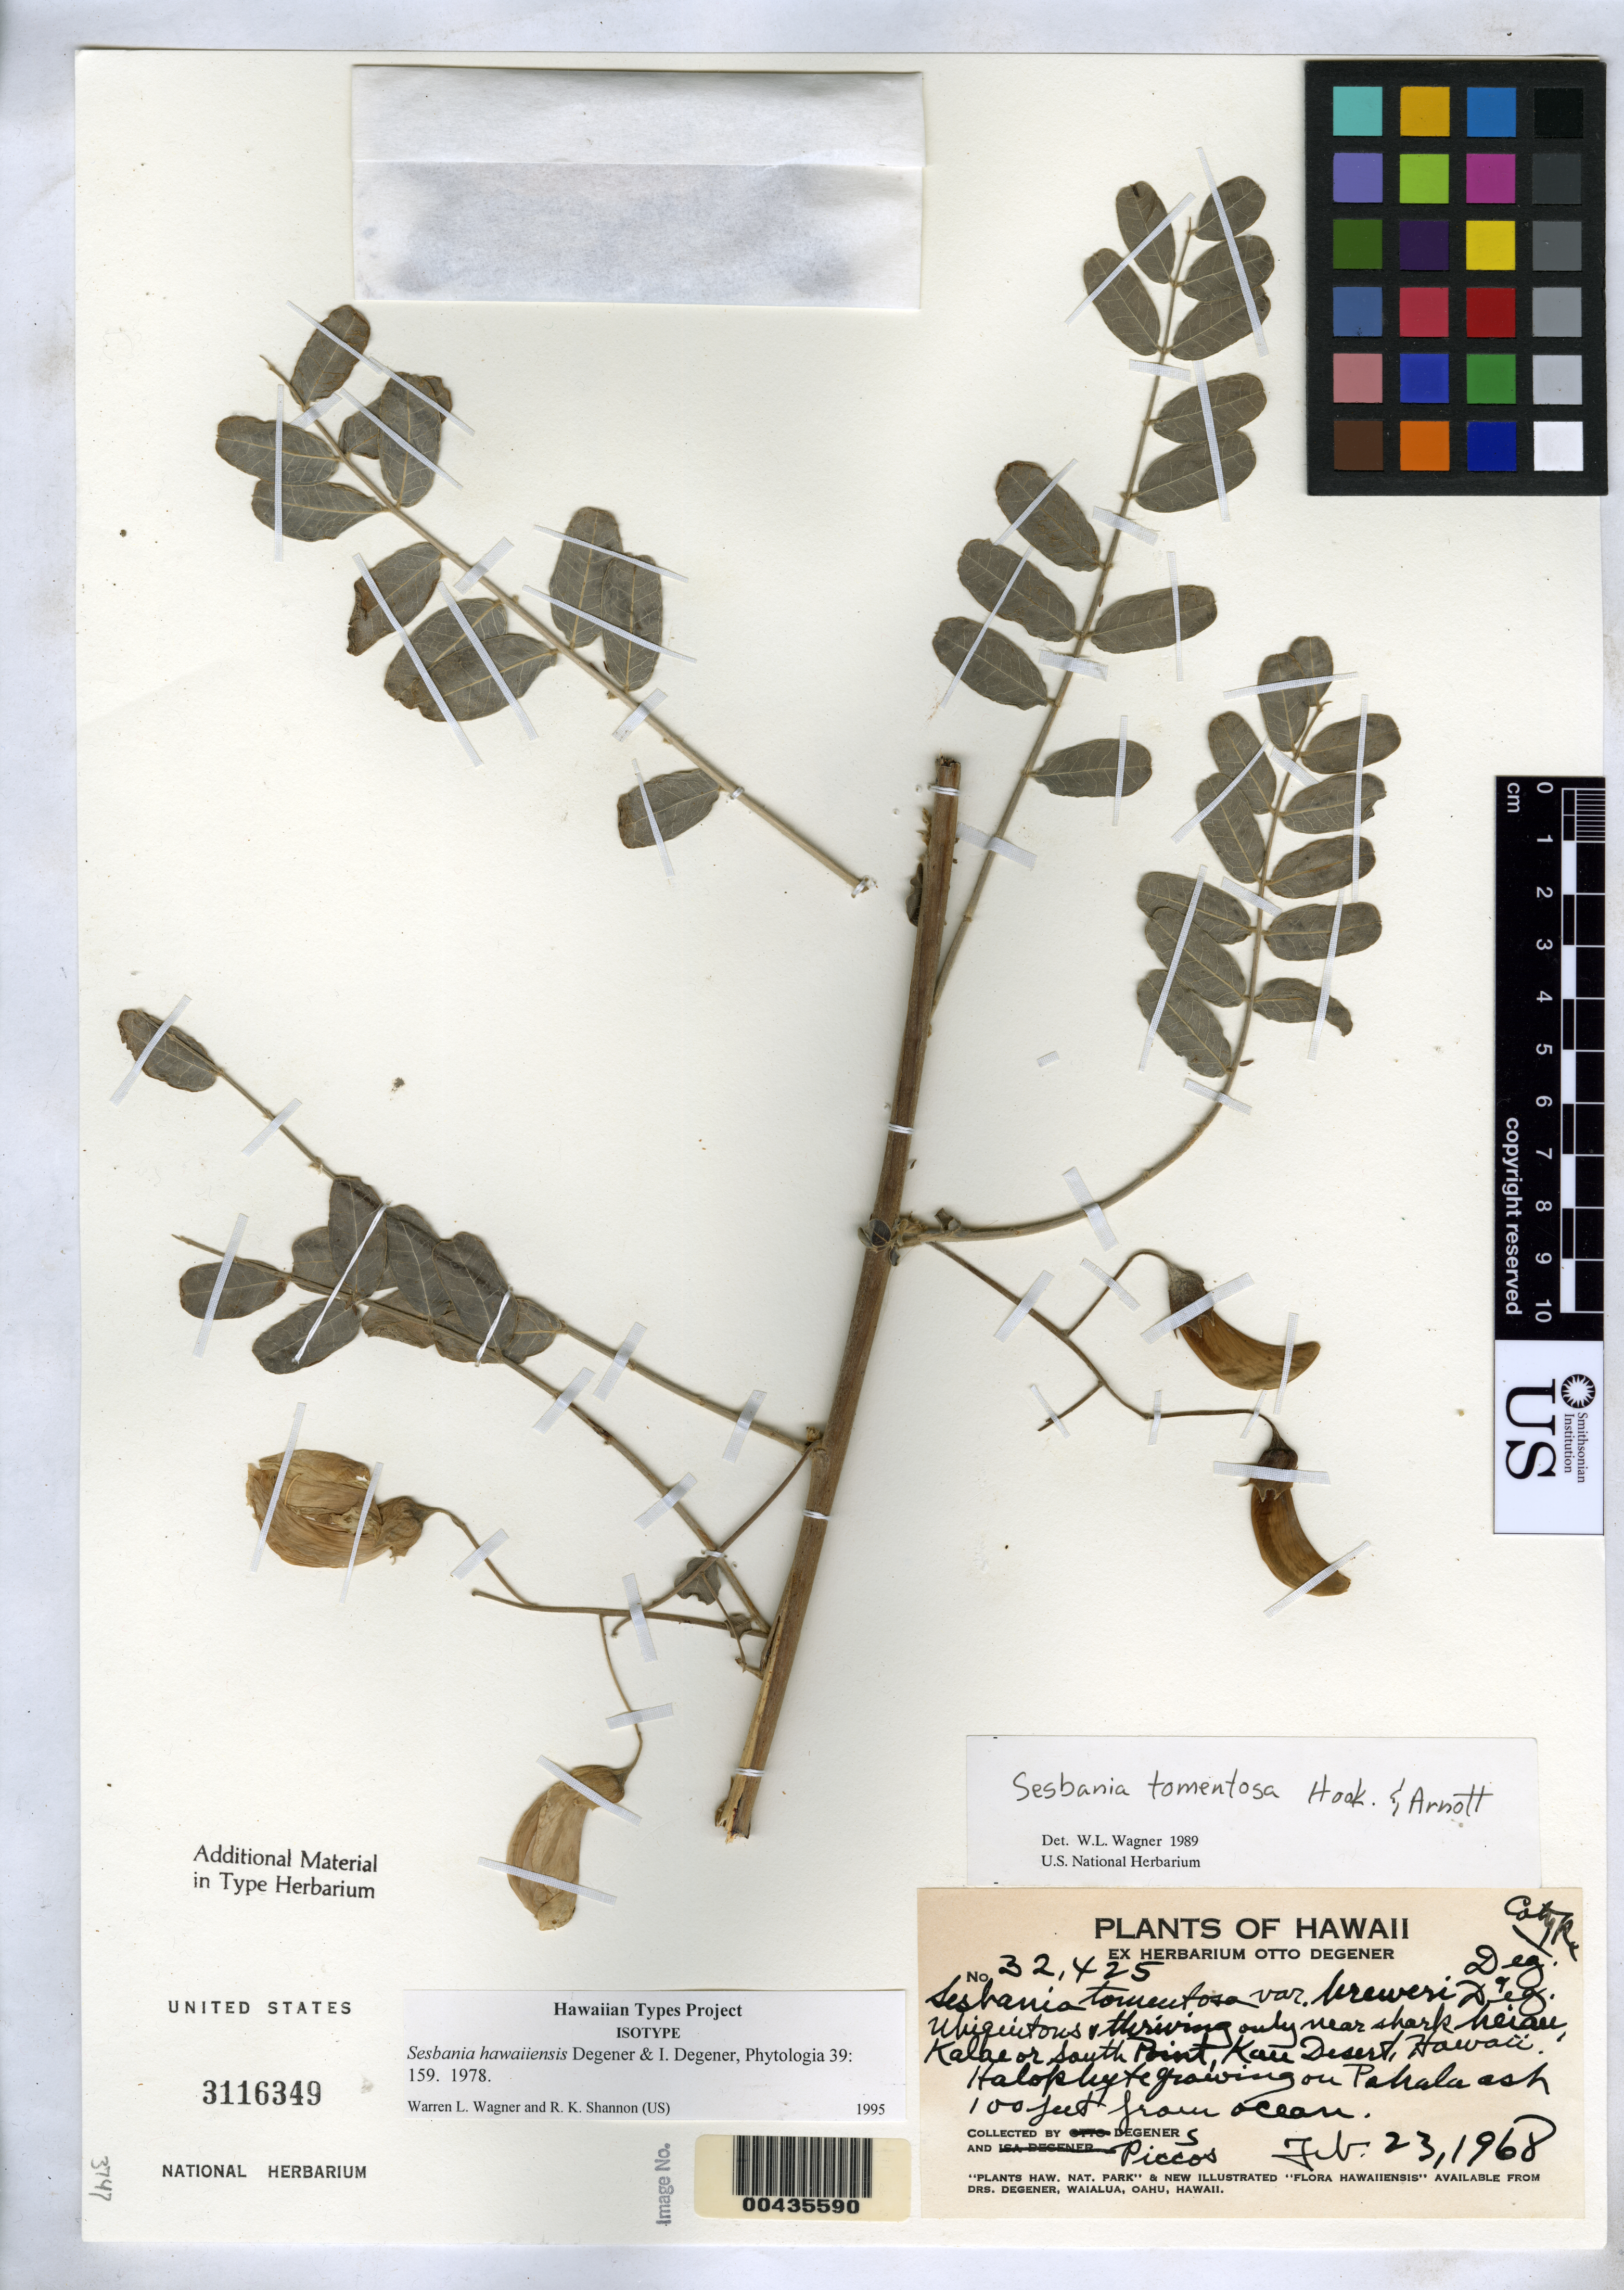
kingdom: Plantae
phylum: Tracheophyta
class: Magnoliopsida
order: Fabales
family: Fabaceae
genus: Sesbania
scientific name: Sesbania hawaiiensis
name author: O. Deg. & Sherff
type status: Isotype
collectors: O. Degener & Piccos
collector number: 32425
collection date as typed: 23 Feb 1968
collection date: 1968-02-23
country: United States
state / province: Hawaii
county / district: Hawaii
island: Hawaii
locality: Kalae or South Point, Kau Desert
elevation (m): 30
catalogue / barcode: US 3116349